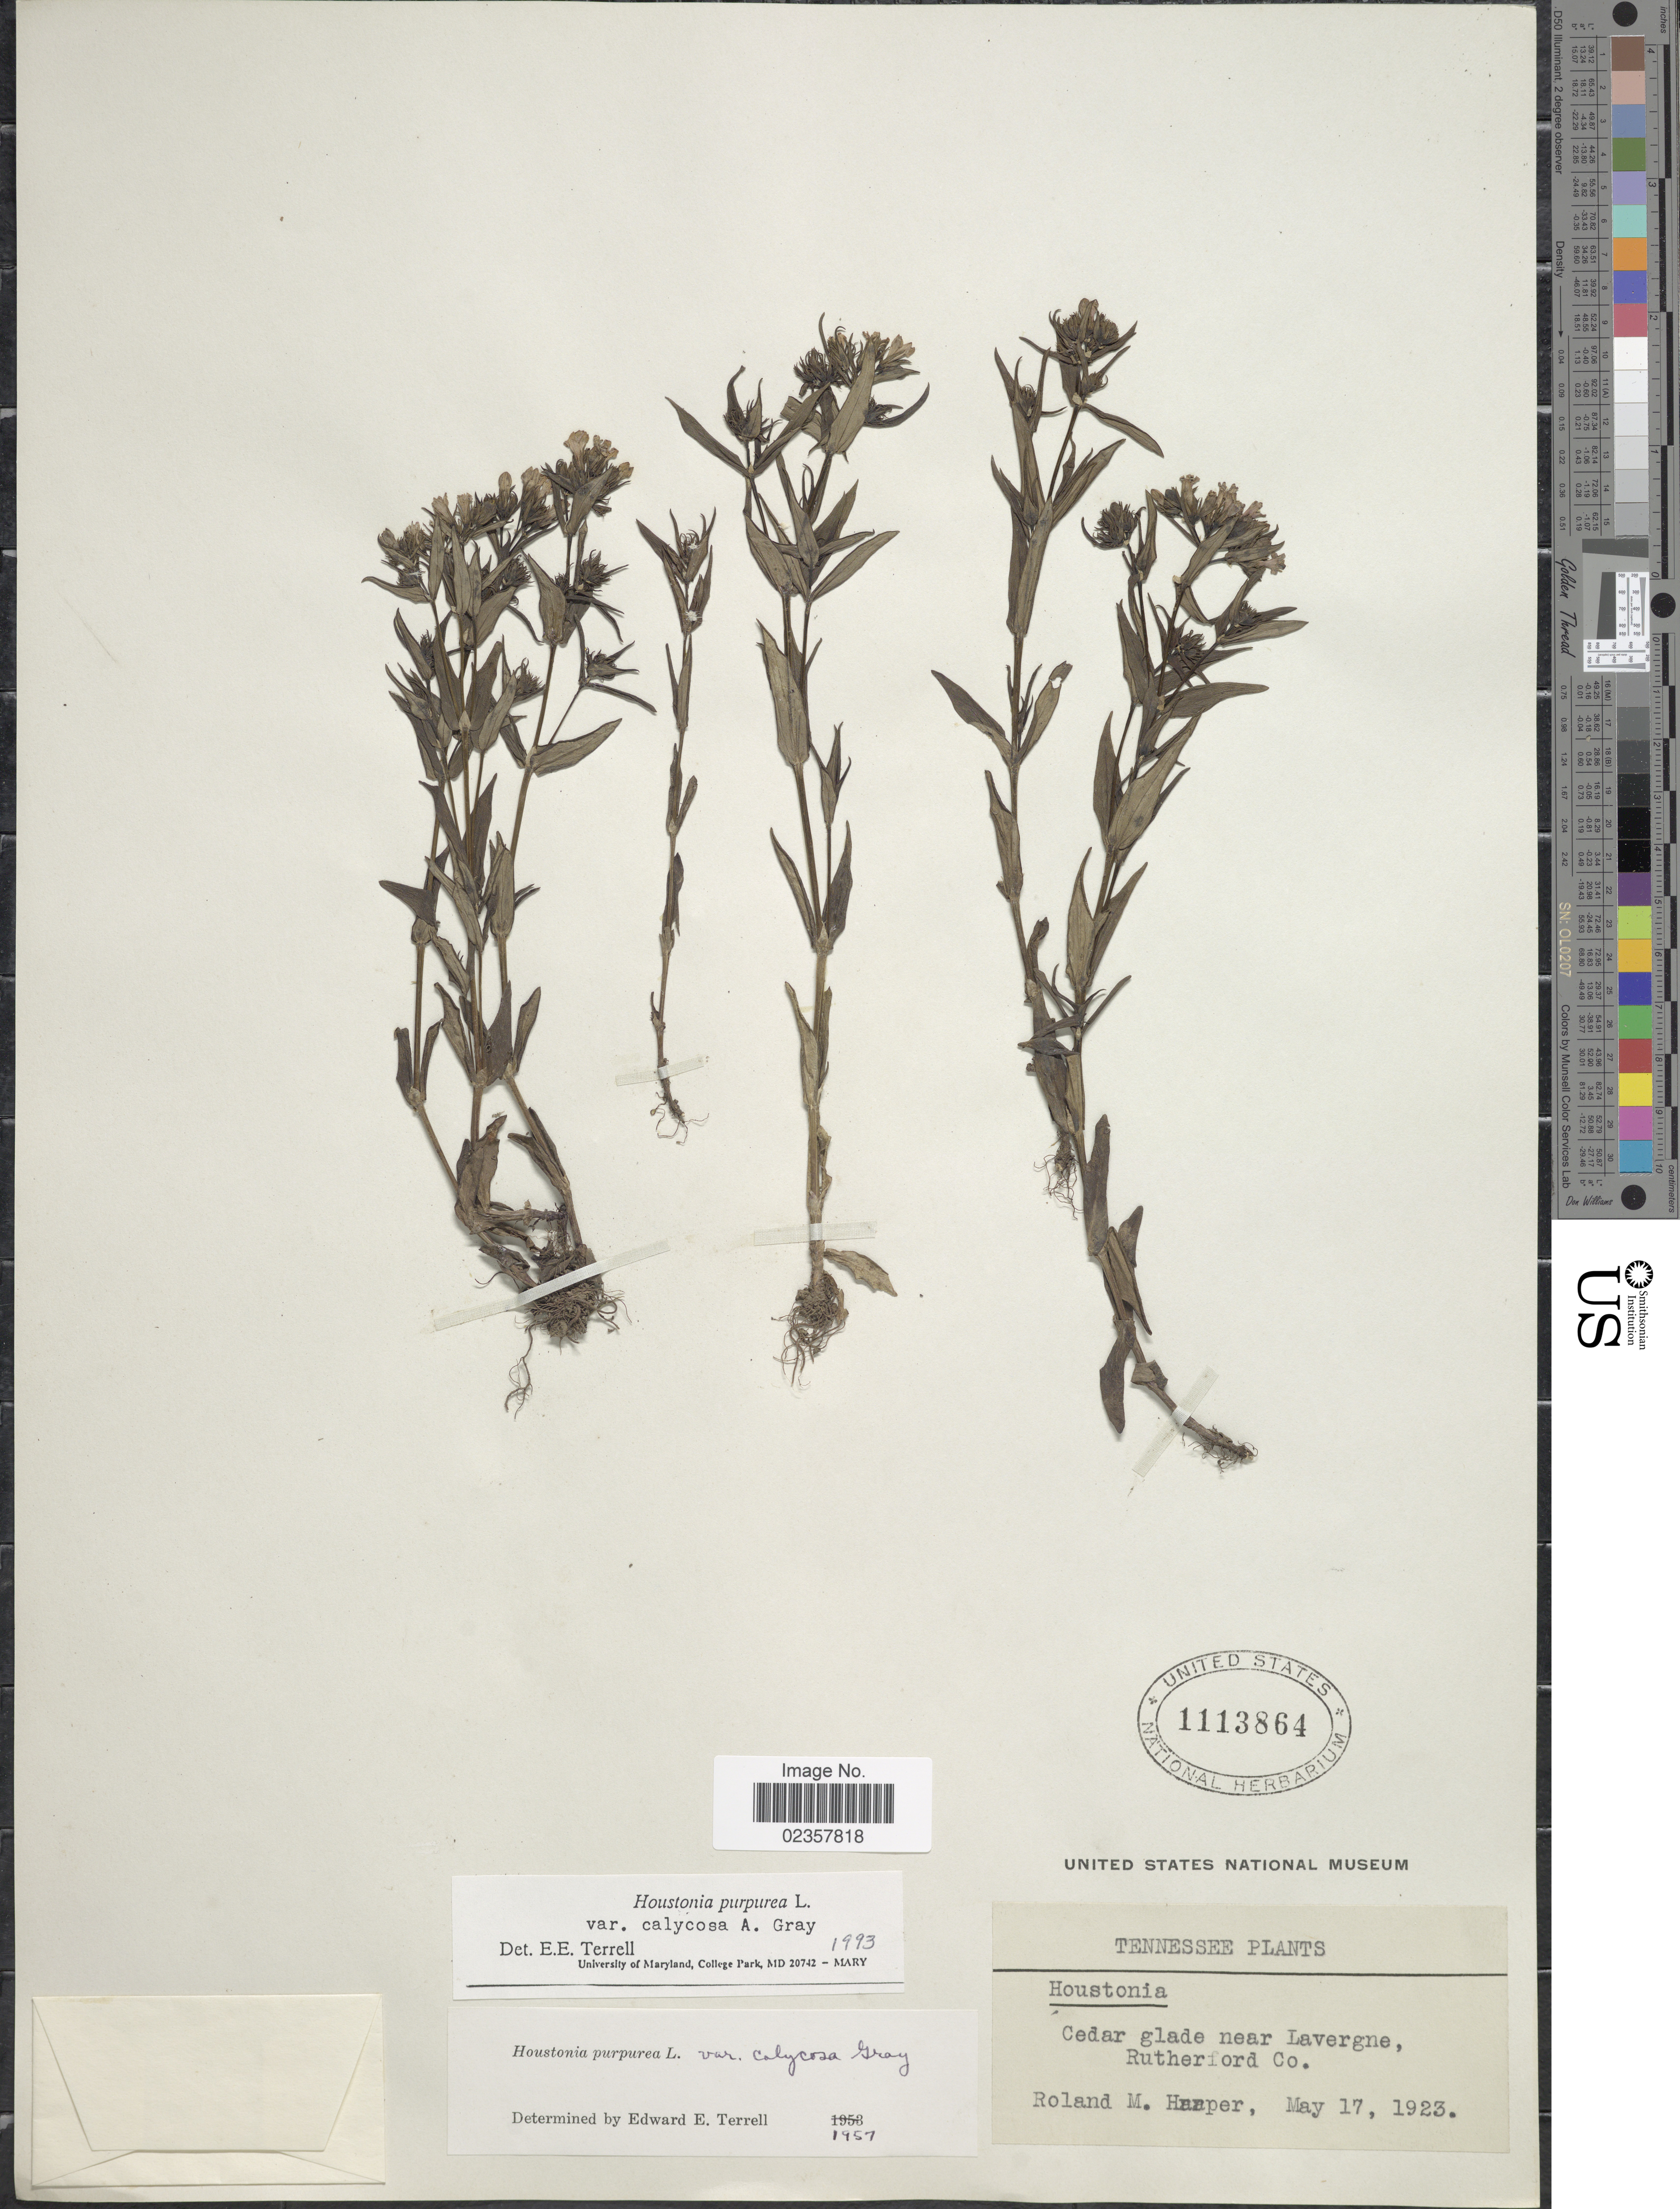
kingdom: Plantae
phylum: Tracheophyta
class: Magnoliopsida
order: Gentianales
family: Rubiaceae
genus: Houstonia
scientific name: Houstonia purpurea var. calycosa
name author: A. Gray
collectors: R. M. Harper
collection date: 1923-05-17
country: United States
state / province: Tennessee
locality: Cedar glade near Lavergne, Rutherford Co.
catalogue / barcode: US 1113864